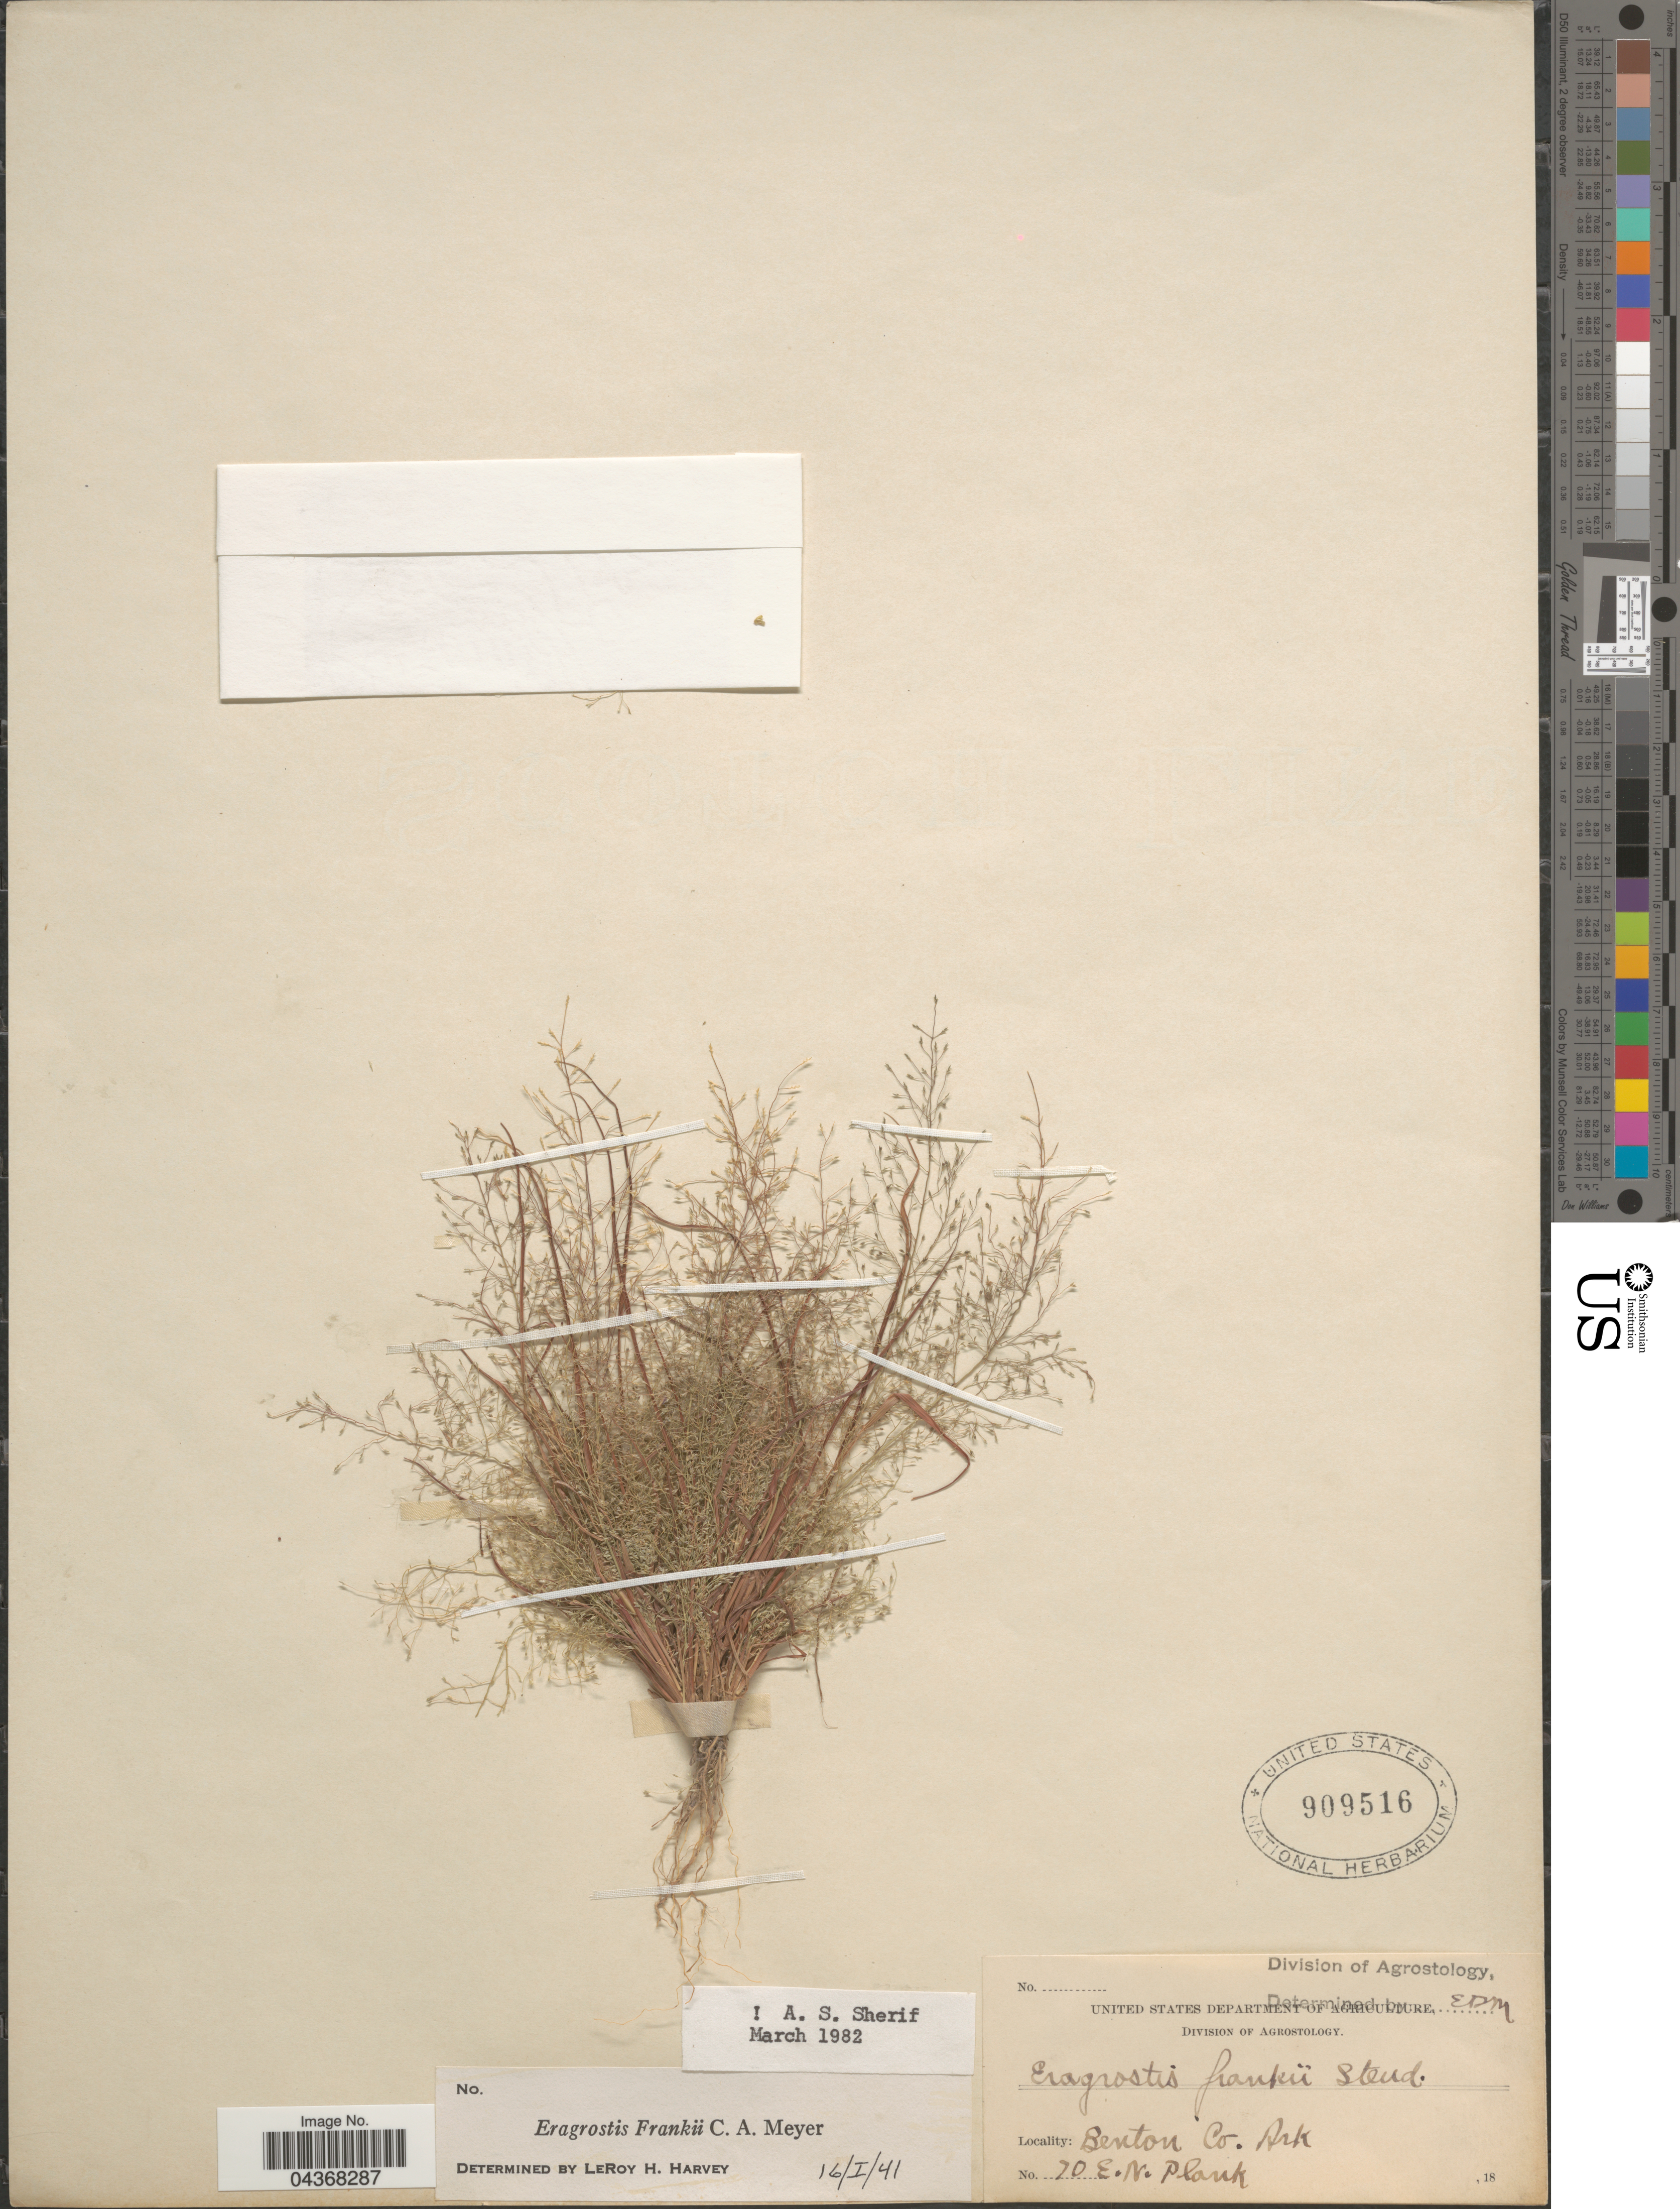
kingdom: Plantae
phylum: Tracheophyta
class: Liliopsida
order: Poales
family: Poaceae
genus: Eragrostis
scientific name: Eragrostis frankii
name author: C.A. Mey. ex Steud.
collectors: E. Plank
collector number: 70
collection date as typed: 18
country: United States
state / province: Arkansas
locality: Benton Co.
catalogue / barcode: US 909516